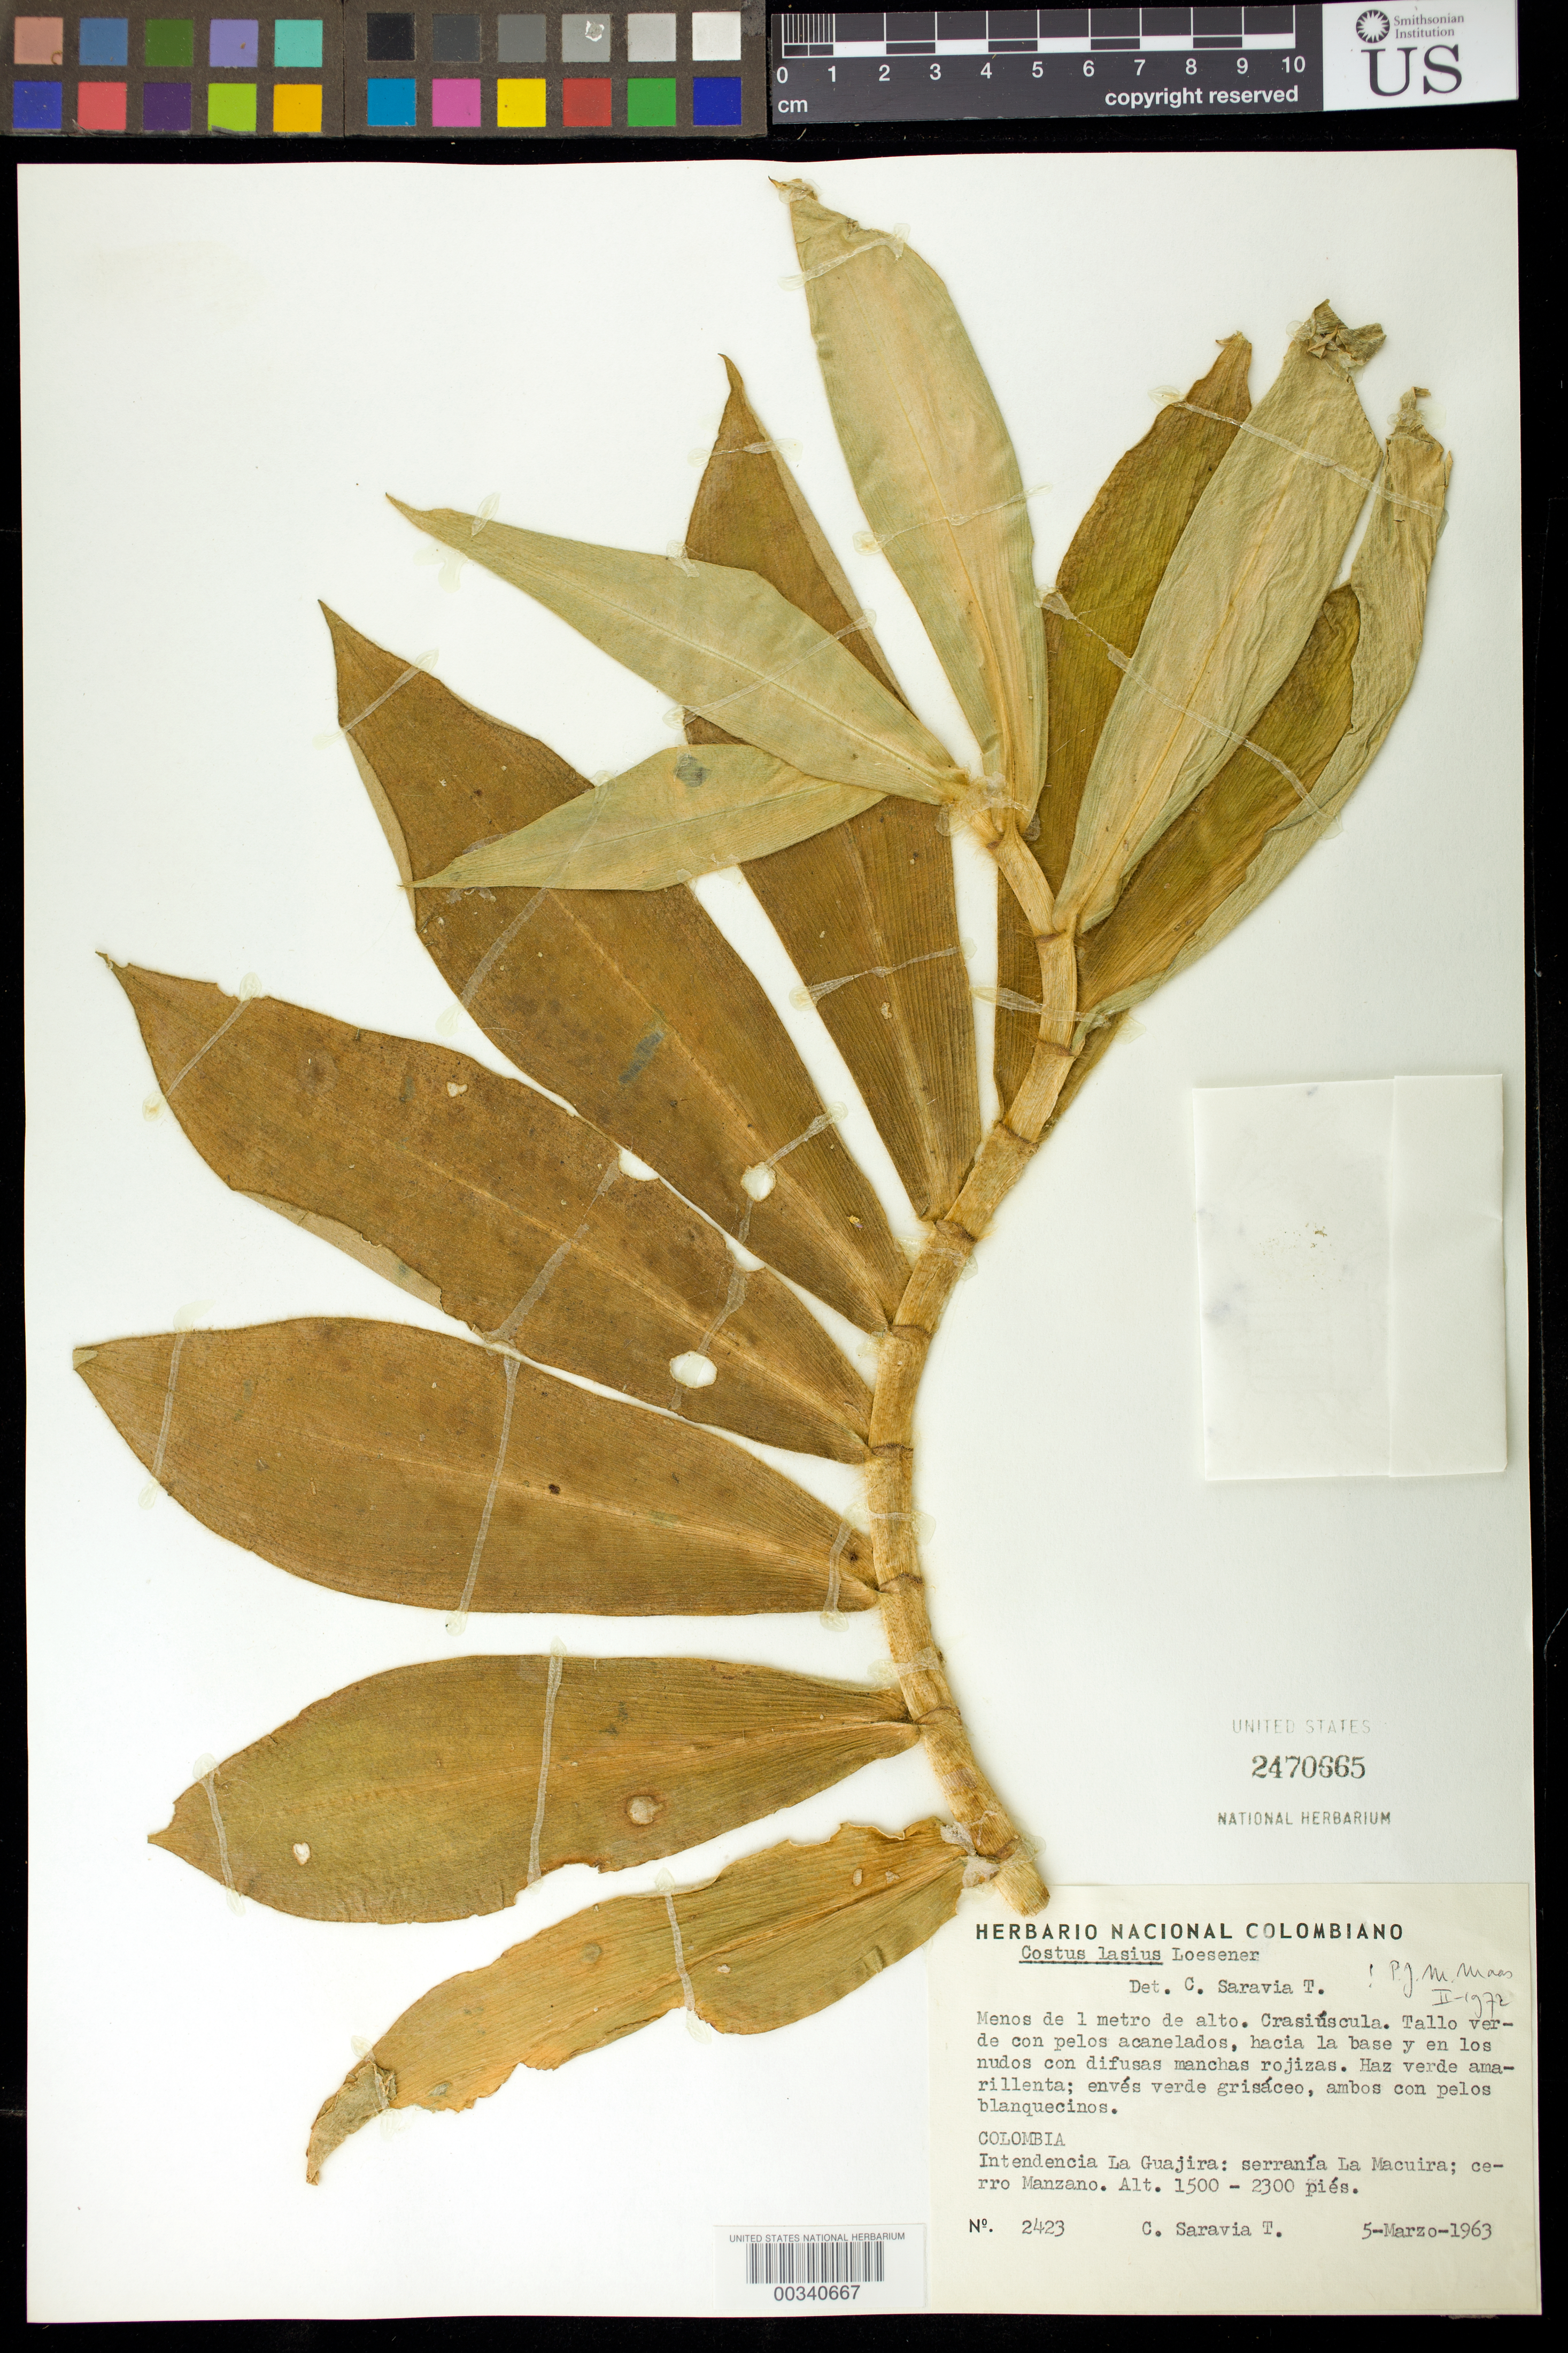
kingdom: Plantae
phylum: Tracheophyta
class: Liliopsida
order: Zingiberales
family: Costaceae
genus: Costus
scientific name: Costus lasius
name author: Loes.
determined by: Maas, Paul J. M.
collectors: C. Saravia T.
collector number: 2423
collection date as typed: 05 Mar 1963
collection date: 1963-03-05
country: Colombia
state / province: La Guajira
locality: Serrania la Macuira; Cerro Manzano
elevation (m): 457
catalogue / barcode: US 2470665